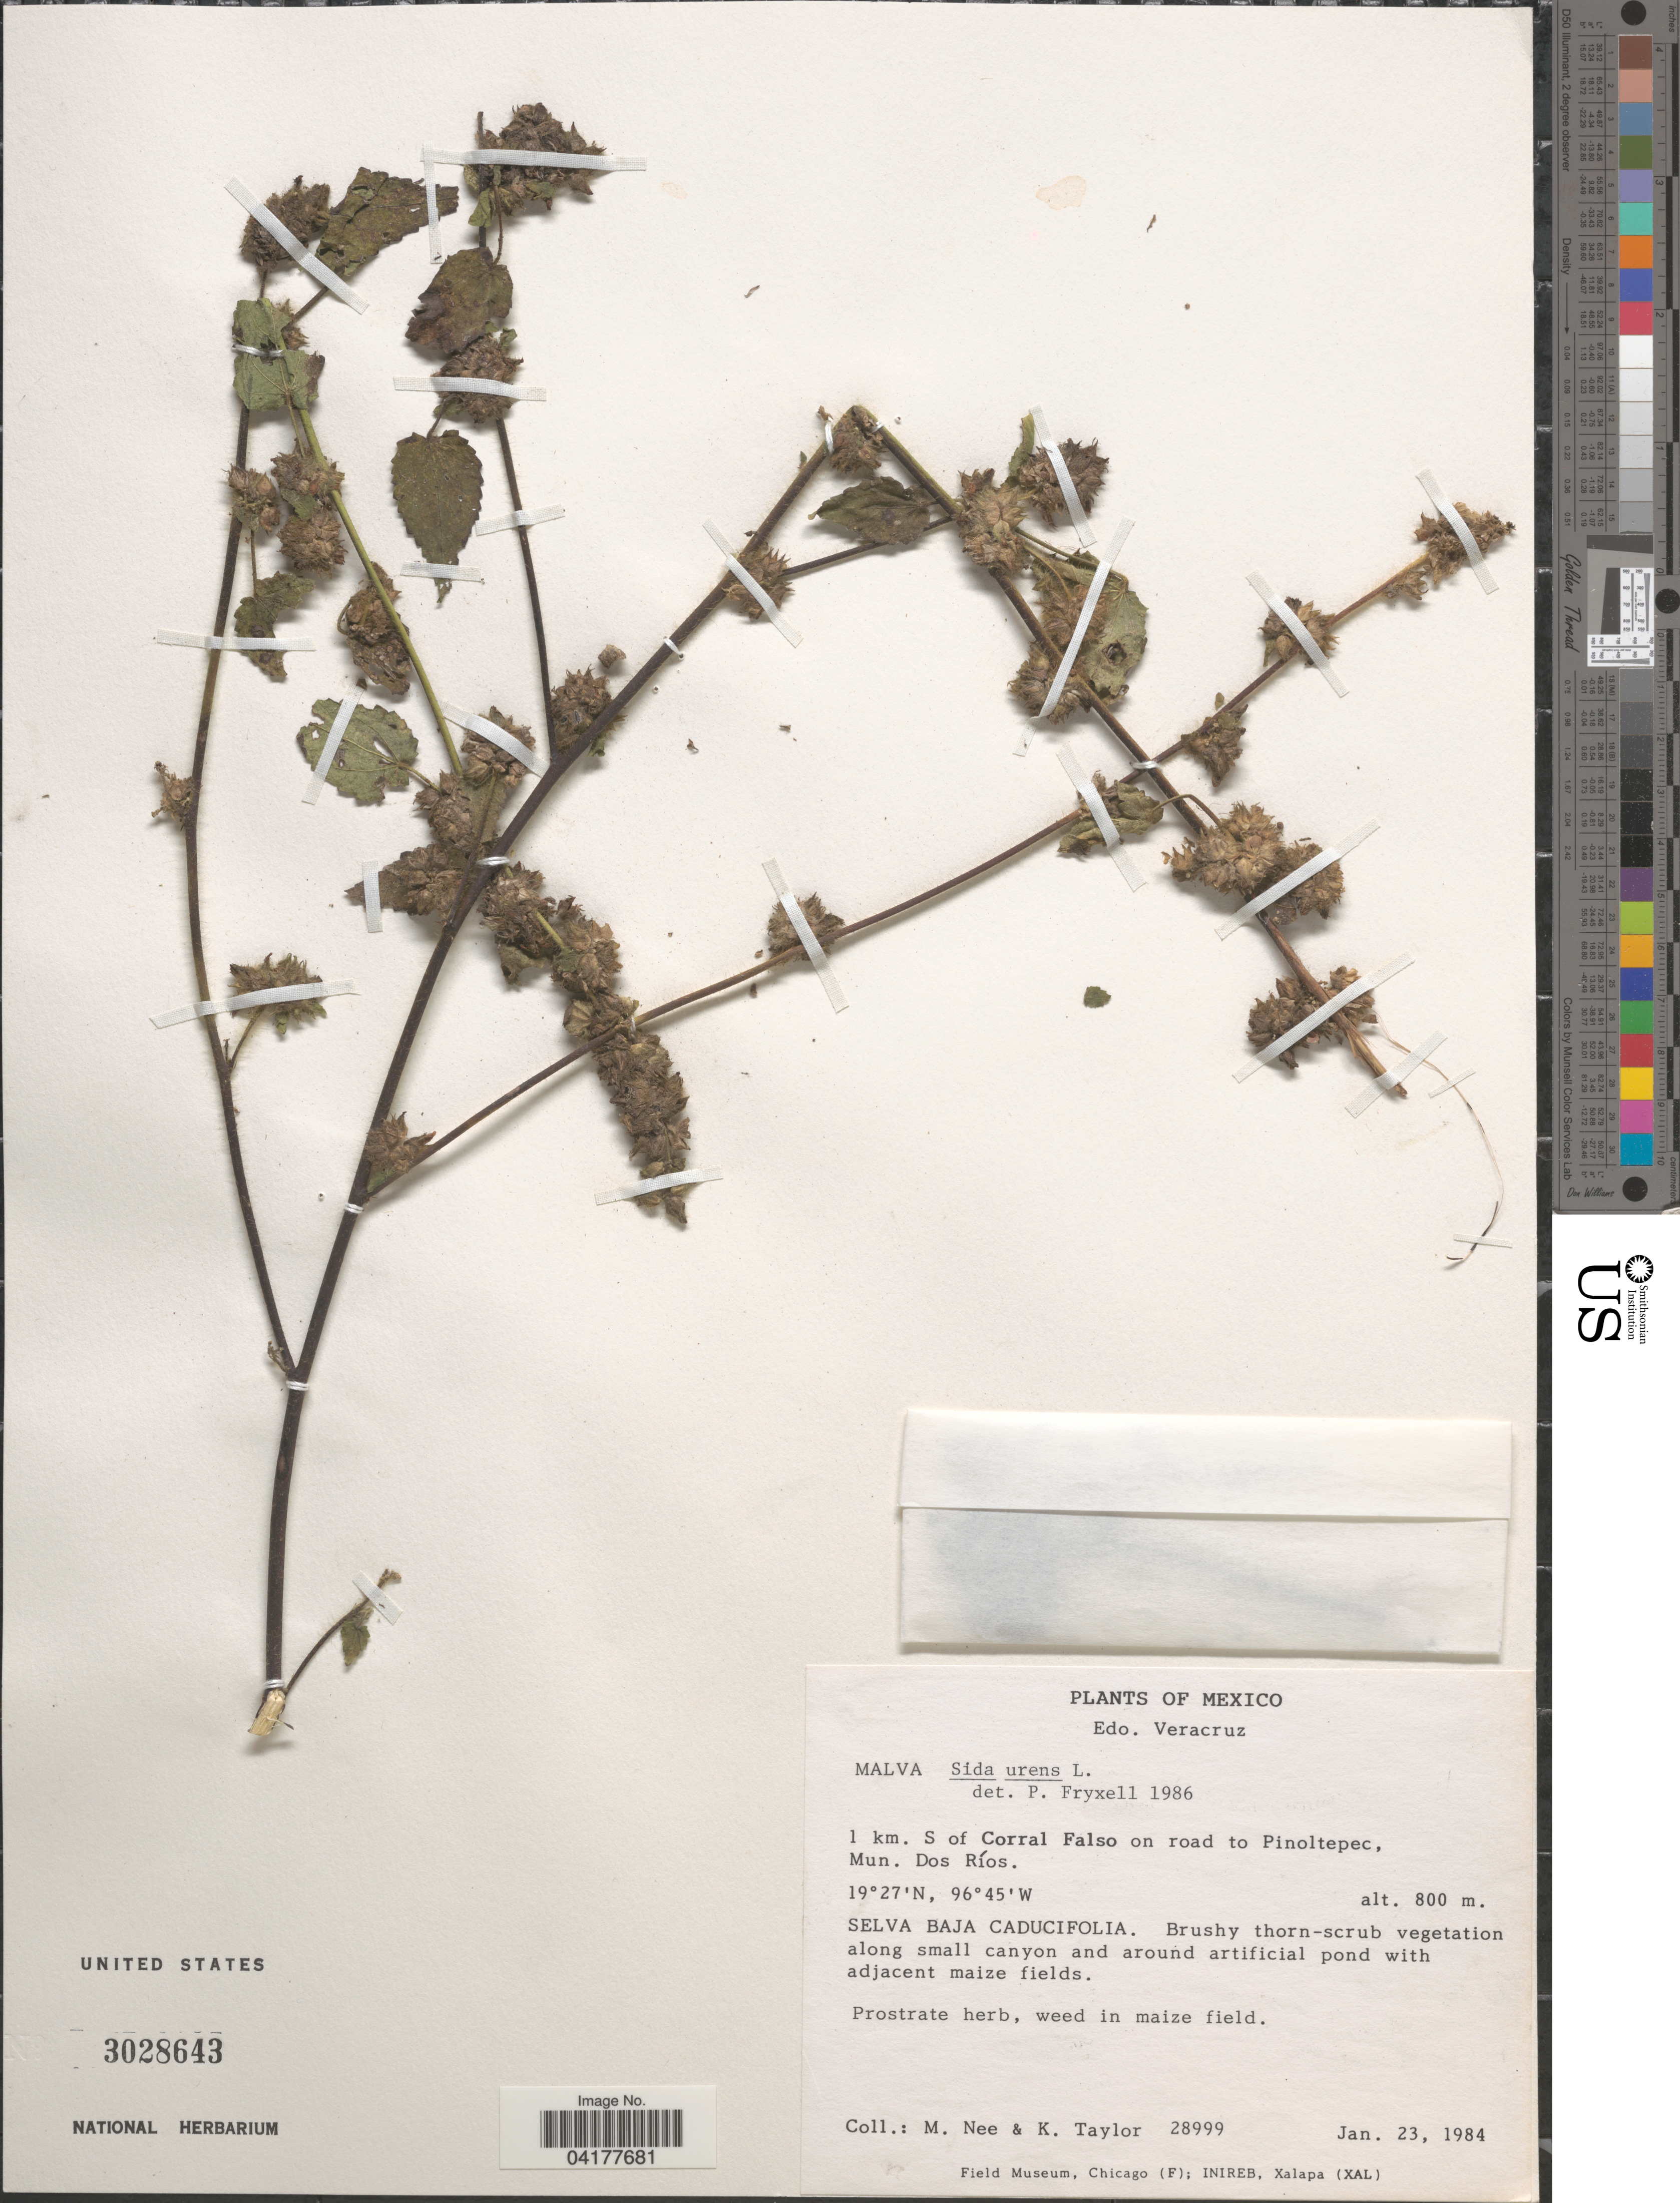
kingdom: Plantae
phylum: Tracheophyta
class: Magnoliopsida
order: Malvales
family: Malvaceae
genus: Sida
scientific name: Sida urens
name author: L.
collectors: M. Nee & K. Taylor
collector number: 28999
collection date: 1984-01-23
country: Mexico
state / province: Veracruz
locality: Edo. Veracruz. 1 km. S of Corral Falso on road to Pinoltepec, Mun. Dos Ríos. Selva Baja Caducifolia.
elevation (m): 800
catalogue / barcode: US 3028643